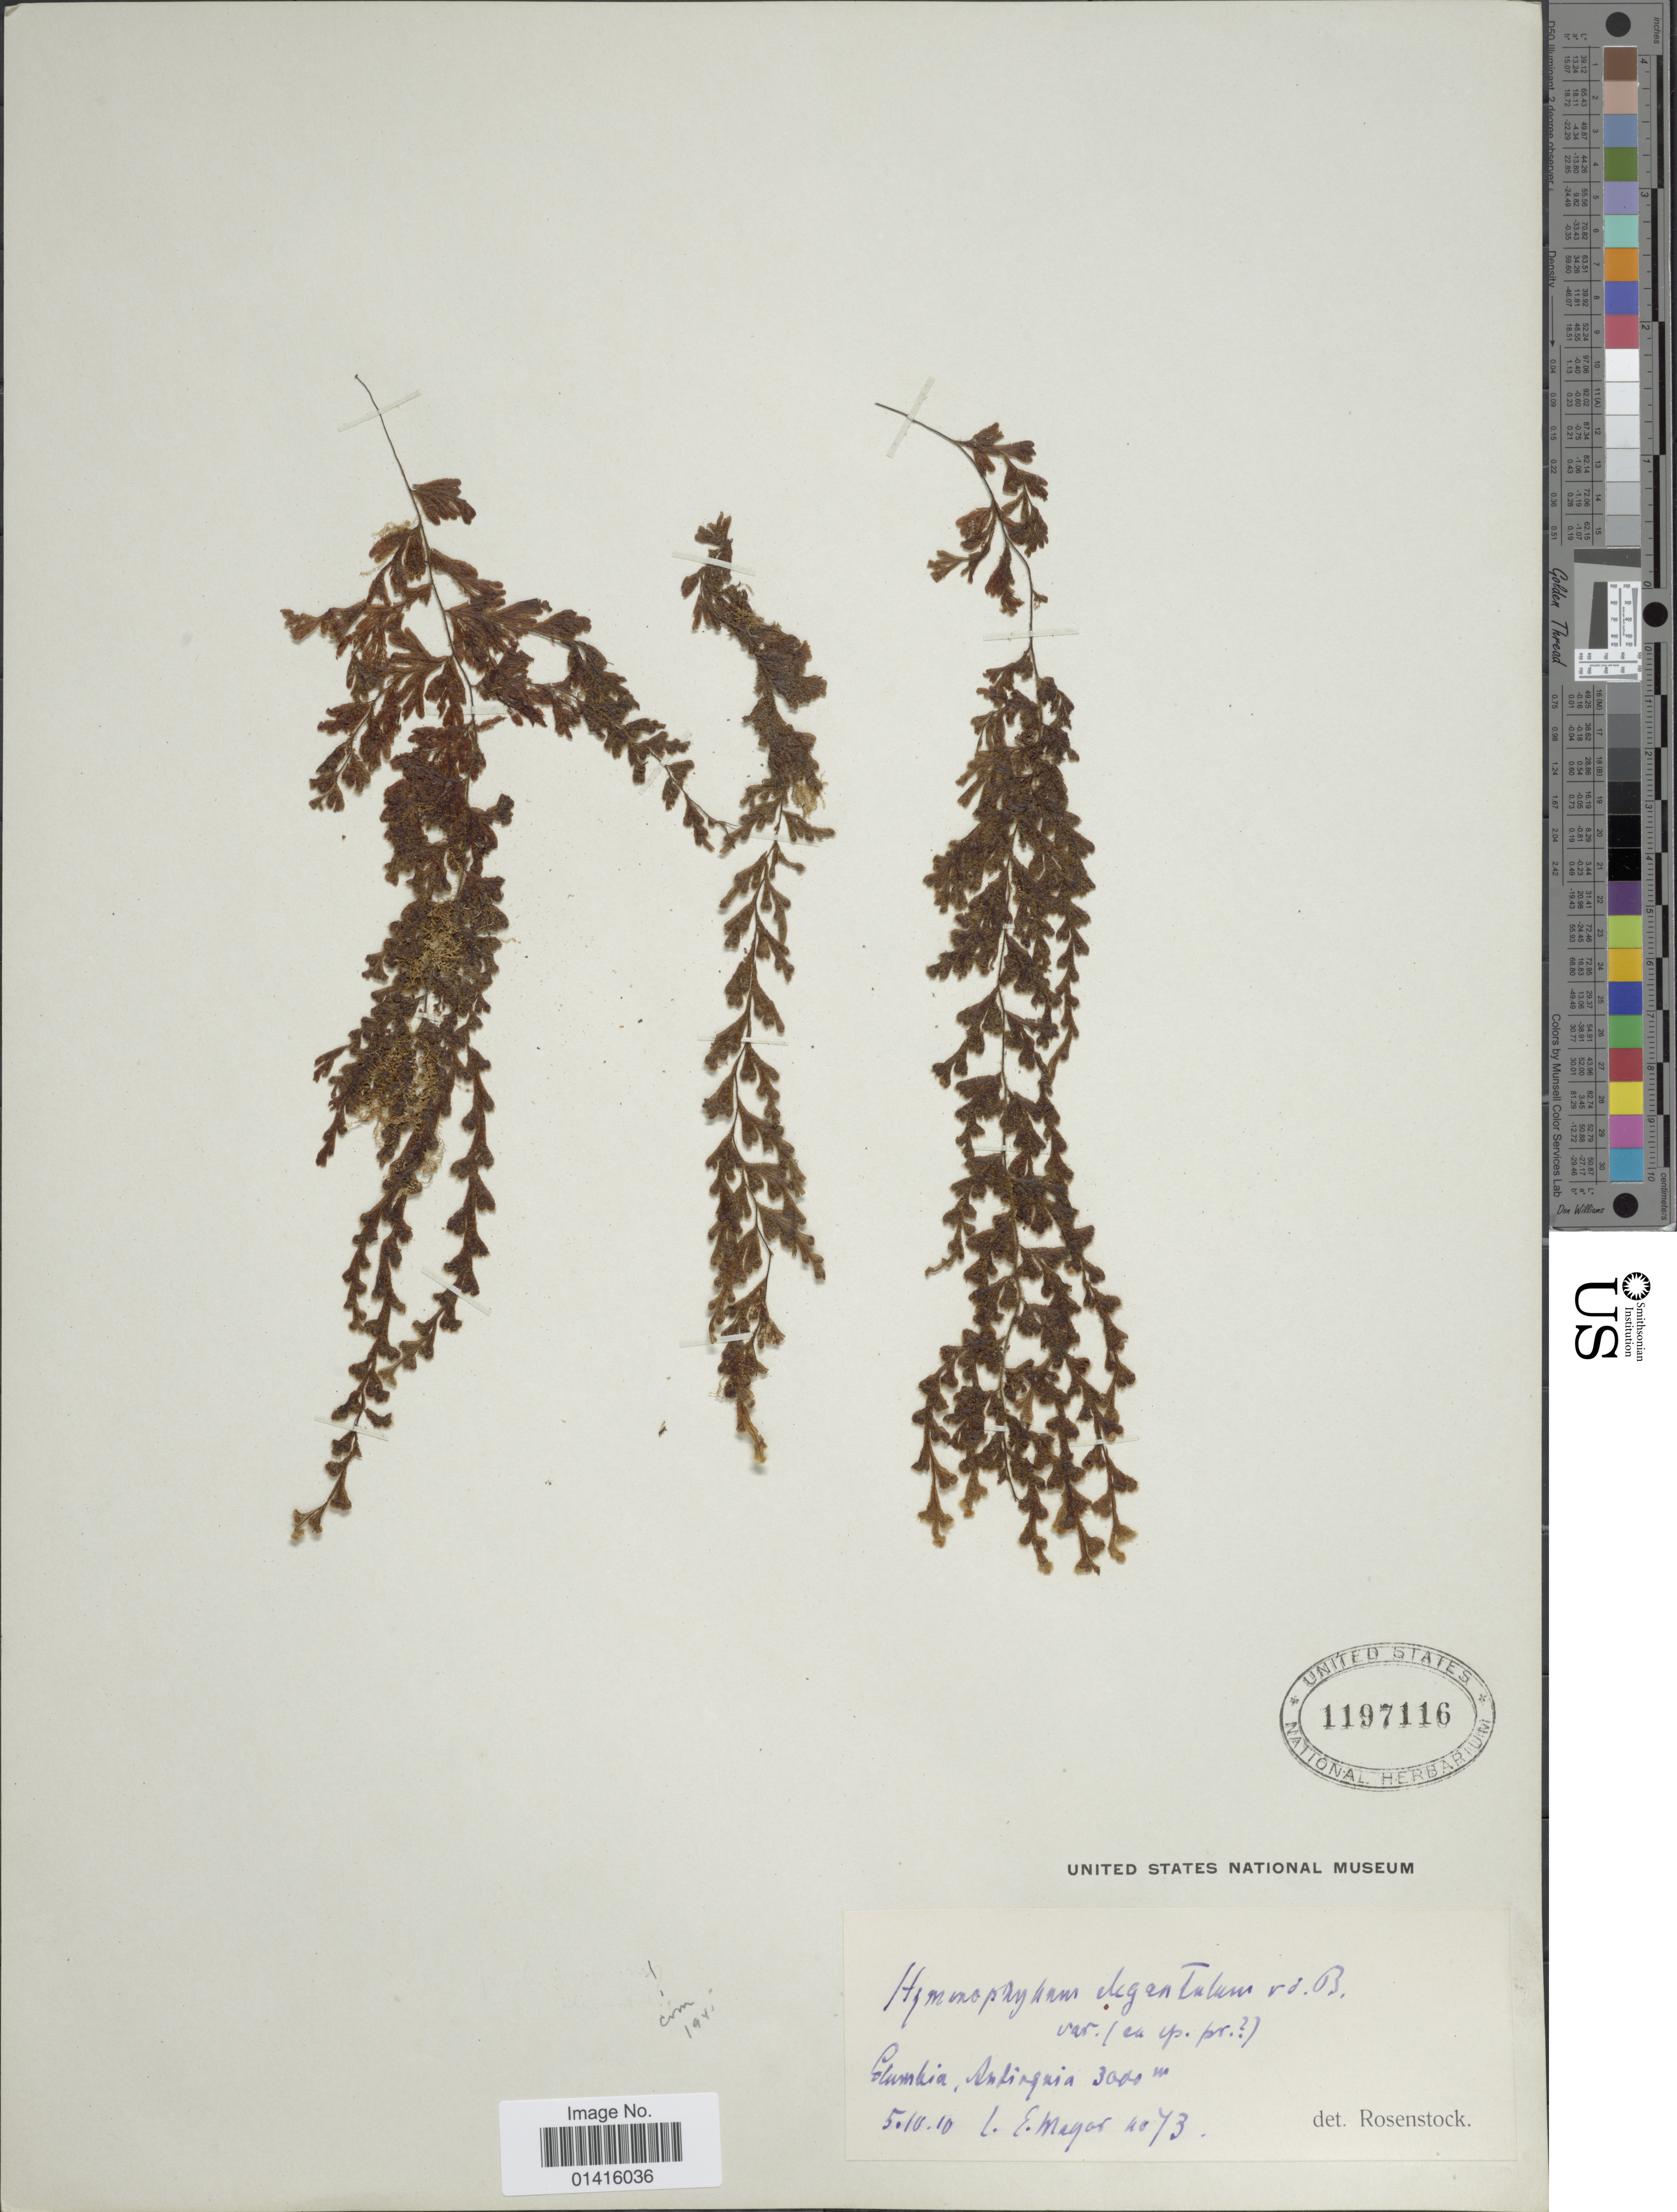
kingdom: Plantae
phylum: Tracheophyta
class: Polypodiopsida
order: Hymenophyllales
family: Hymenophyllaceae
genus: Hymenophyllum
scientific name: Hymenophyllum elegantulum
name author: Bosch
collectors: E. Meyer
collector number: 73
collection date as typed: Transcribed d/m/y: 5/10/10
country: Colombia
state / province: Antioquia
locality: Colombia, Atnioquia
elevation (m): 3000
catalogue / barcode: US 1197116